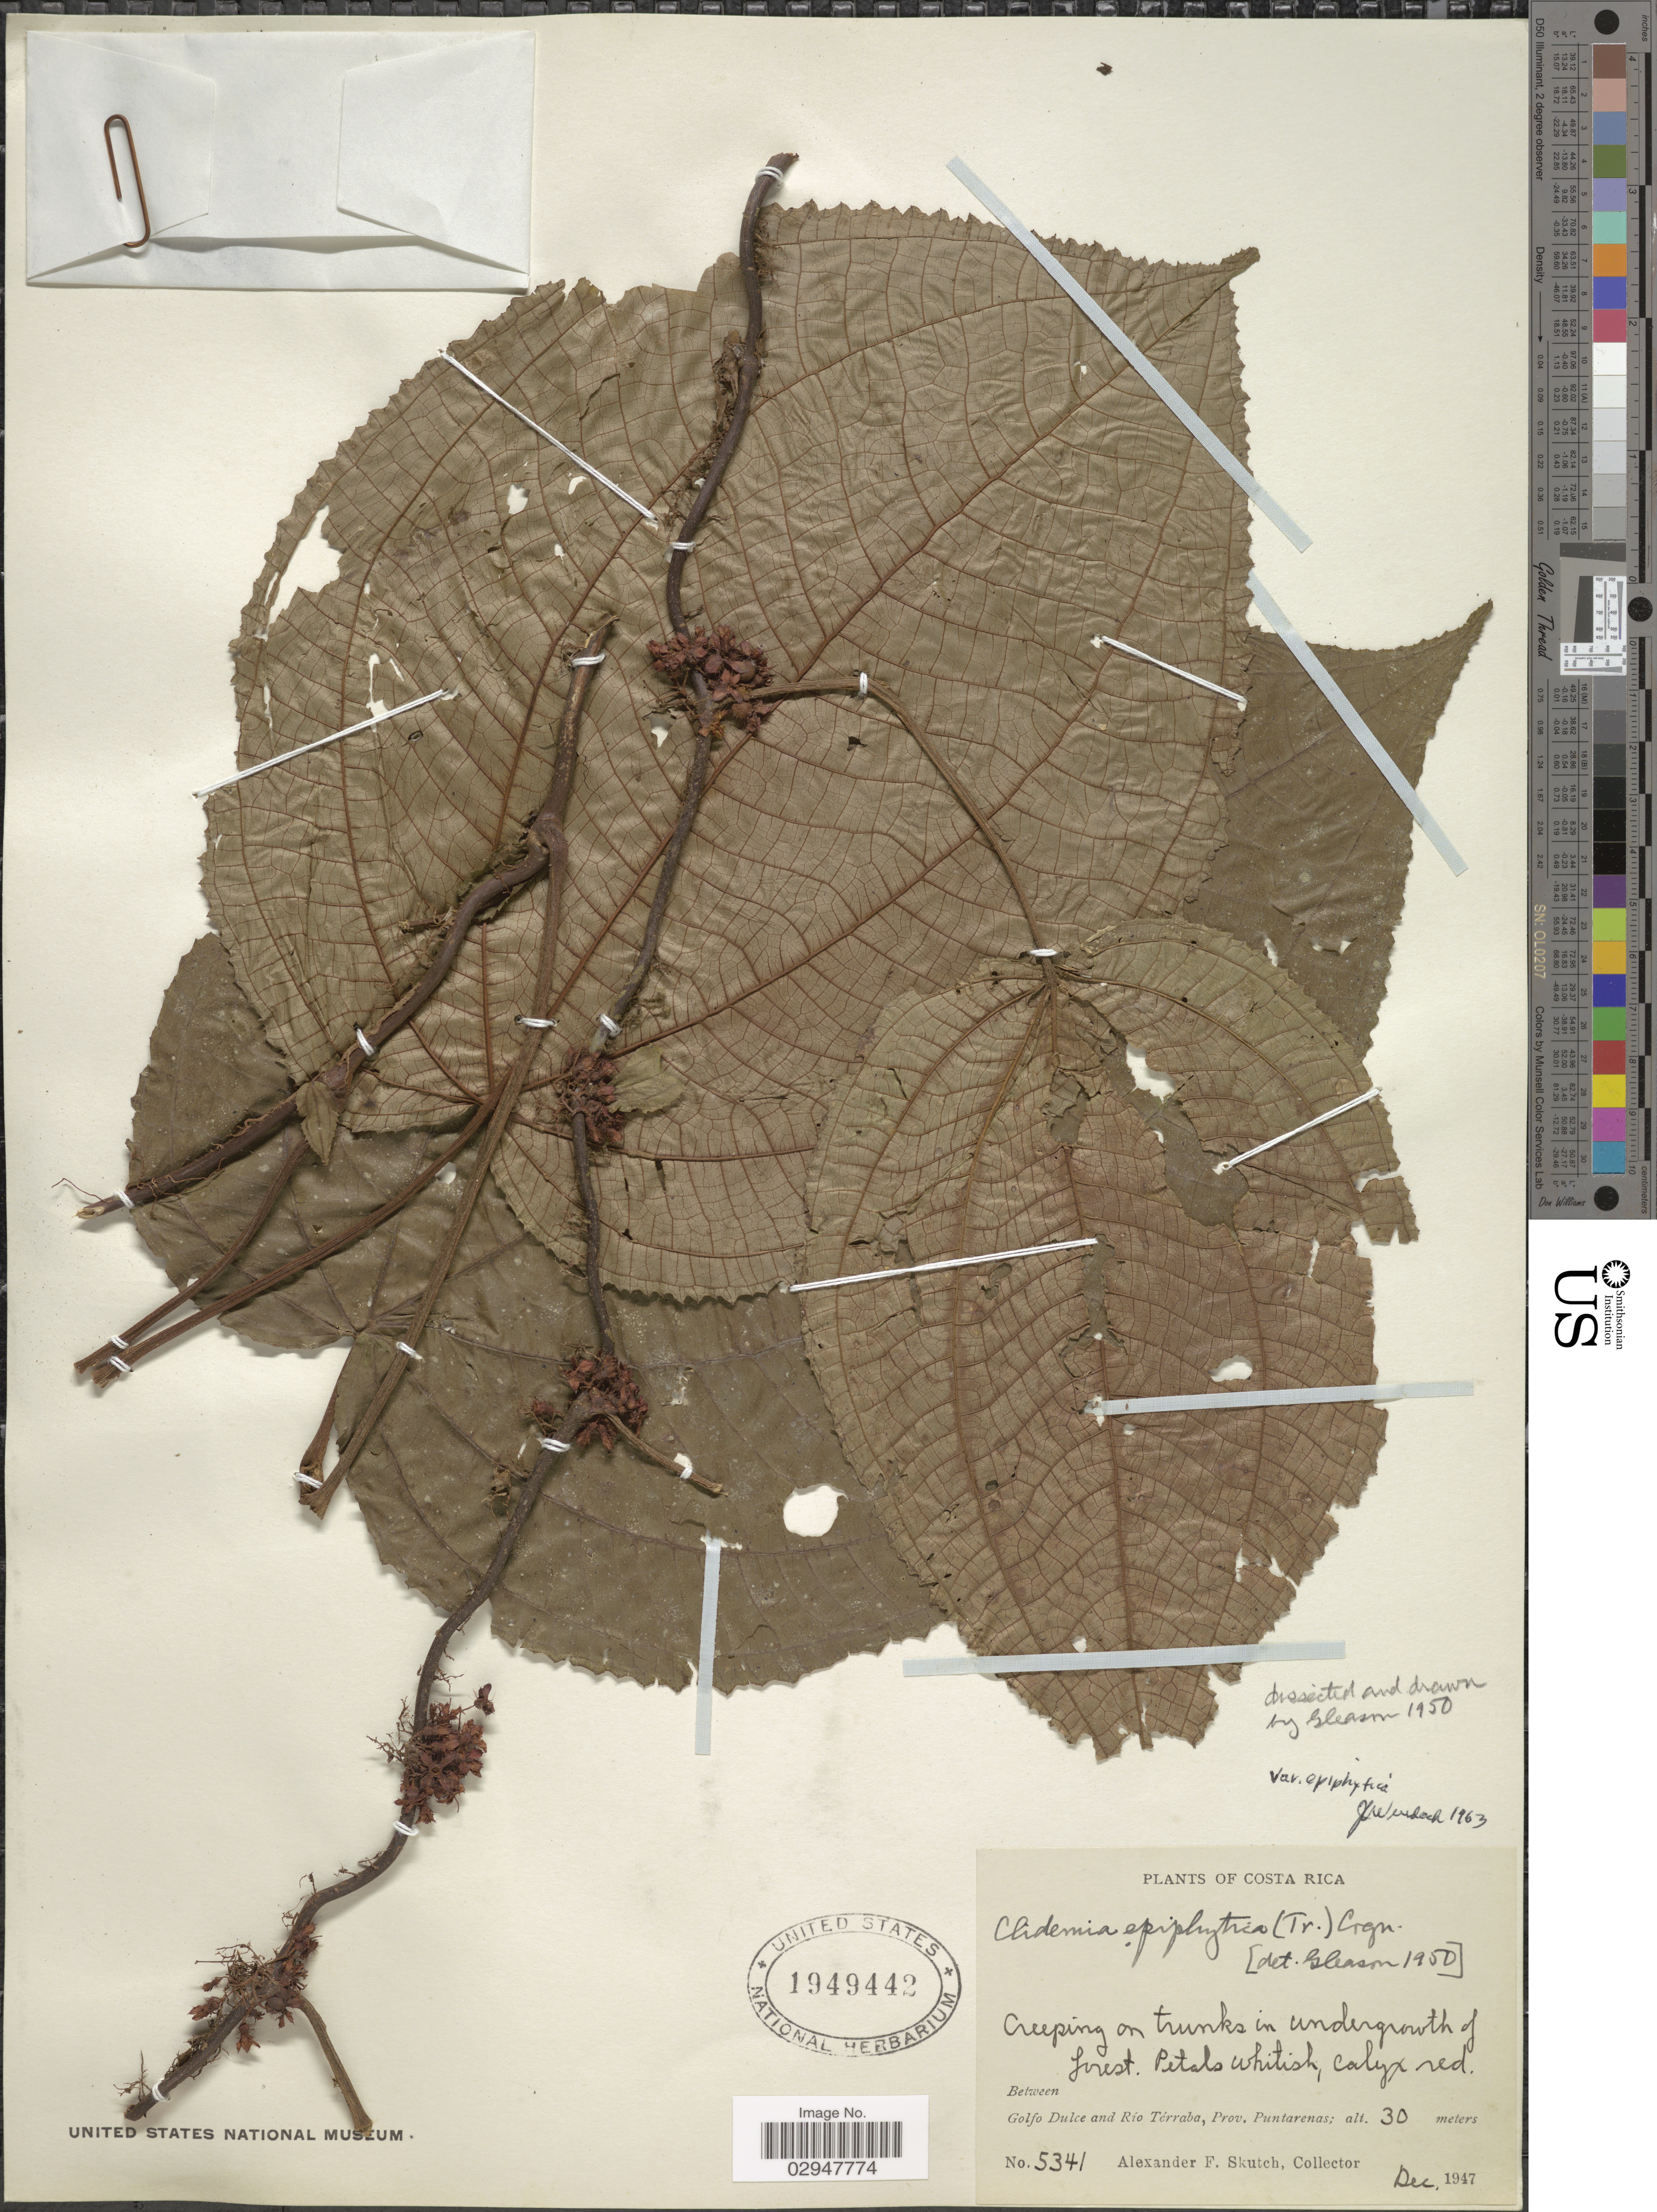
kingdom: Plantae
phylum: Tracheophyta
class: Magnoliopsida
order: Myrtales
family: Melastomataceae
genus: Clidemia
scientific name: Clidemia epiphytica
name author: (Triana) Cogn.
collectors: A. F. Skutch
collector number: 5341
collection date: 1947-12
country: Costa Rica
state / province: Puntarenas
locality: Between Golfo Dulce and Río Térraba.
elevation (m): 30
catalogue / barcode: US 1949442